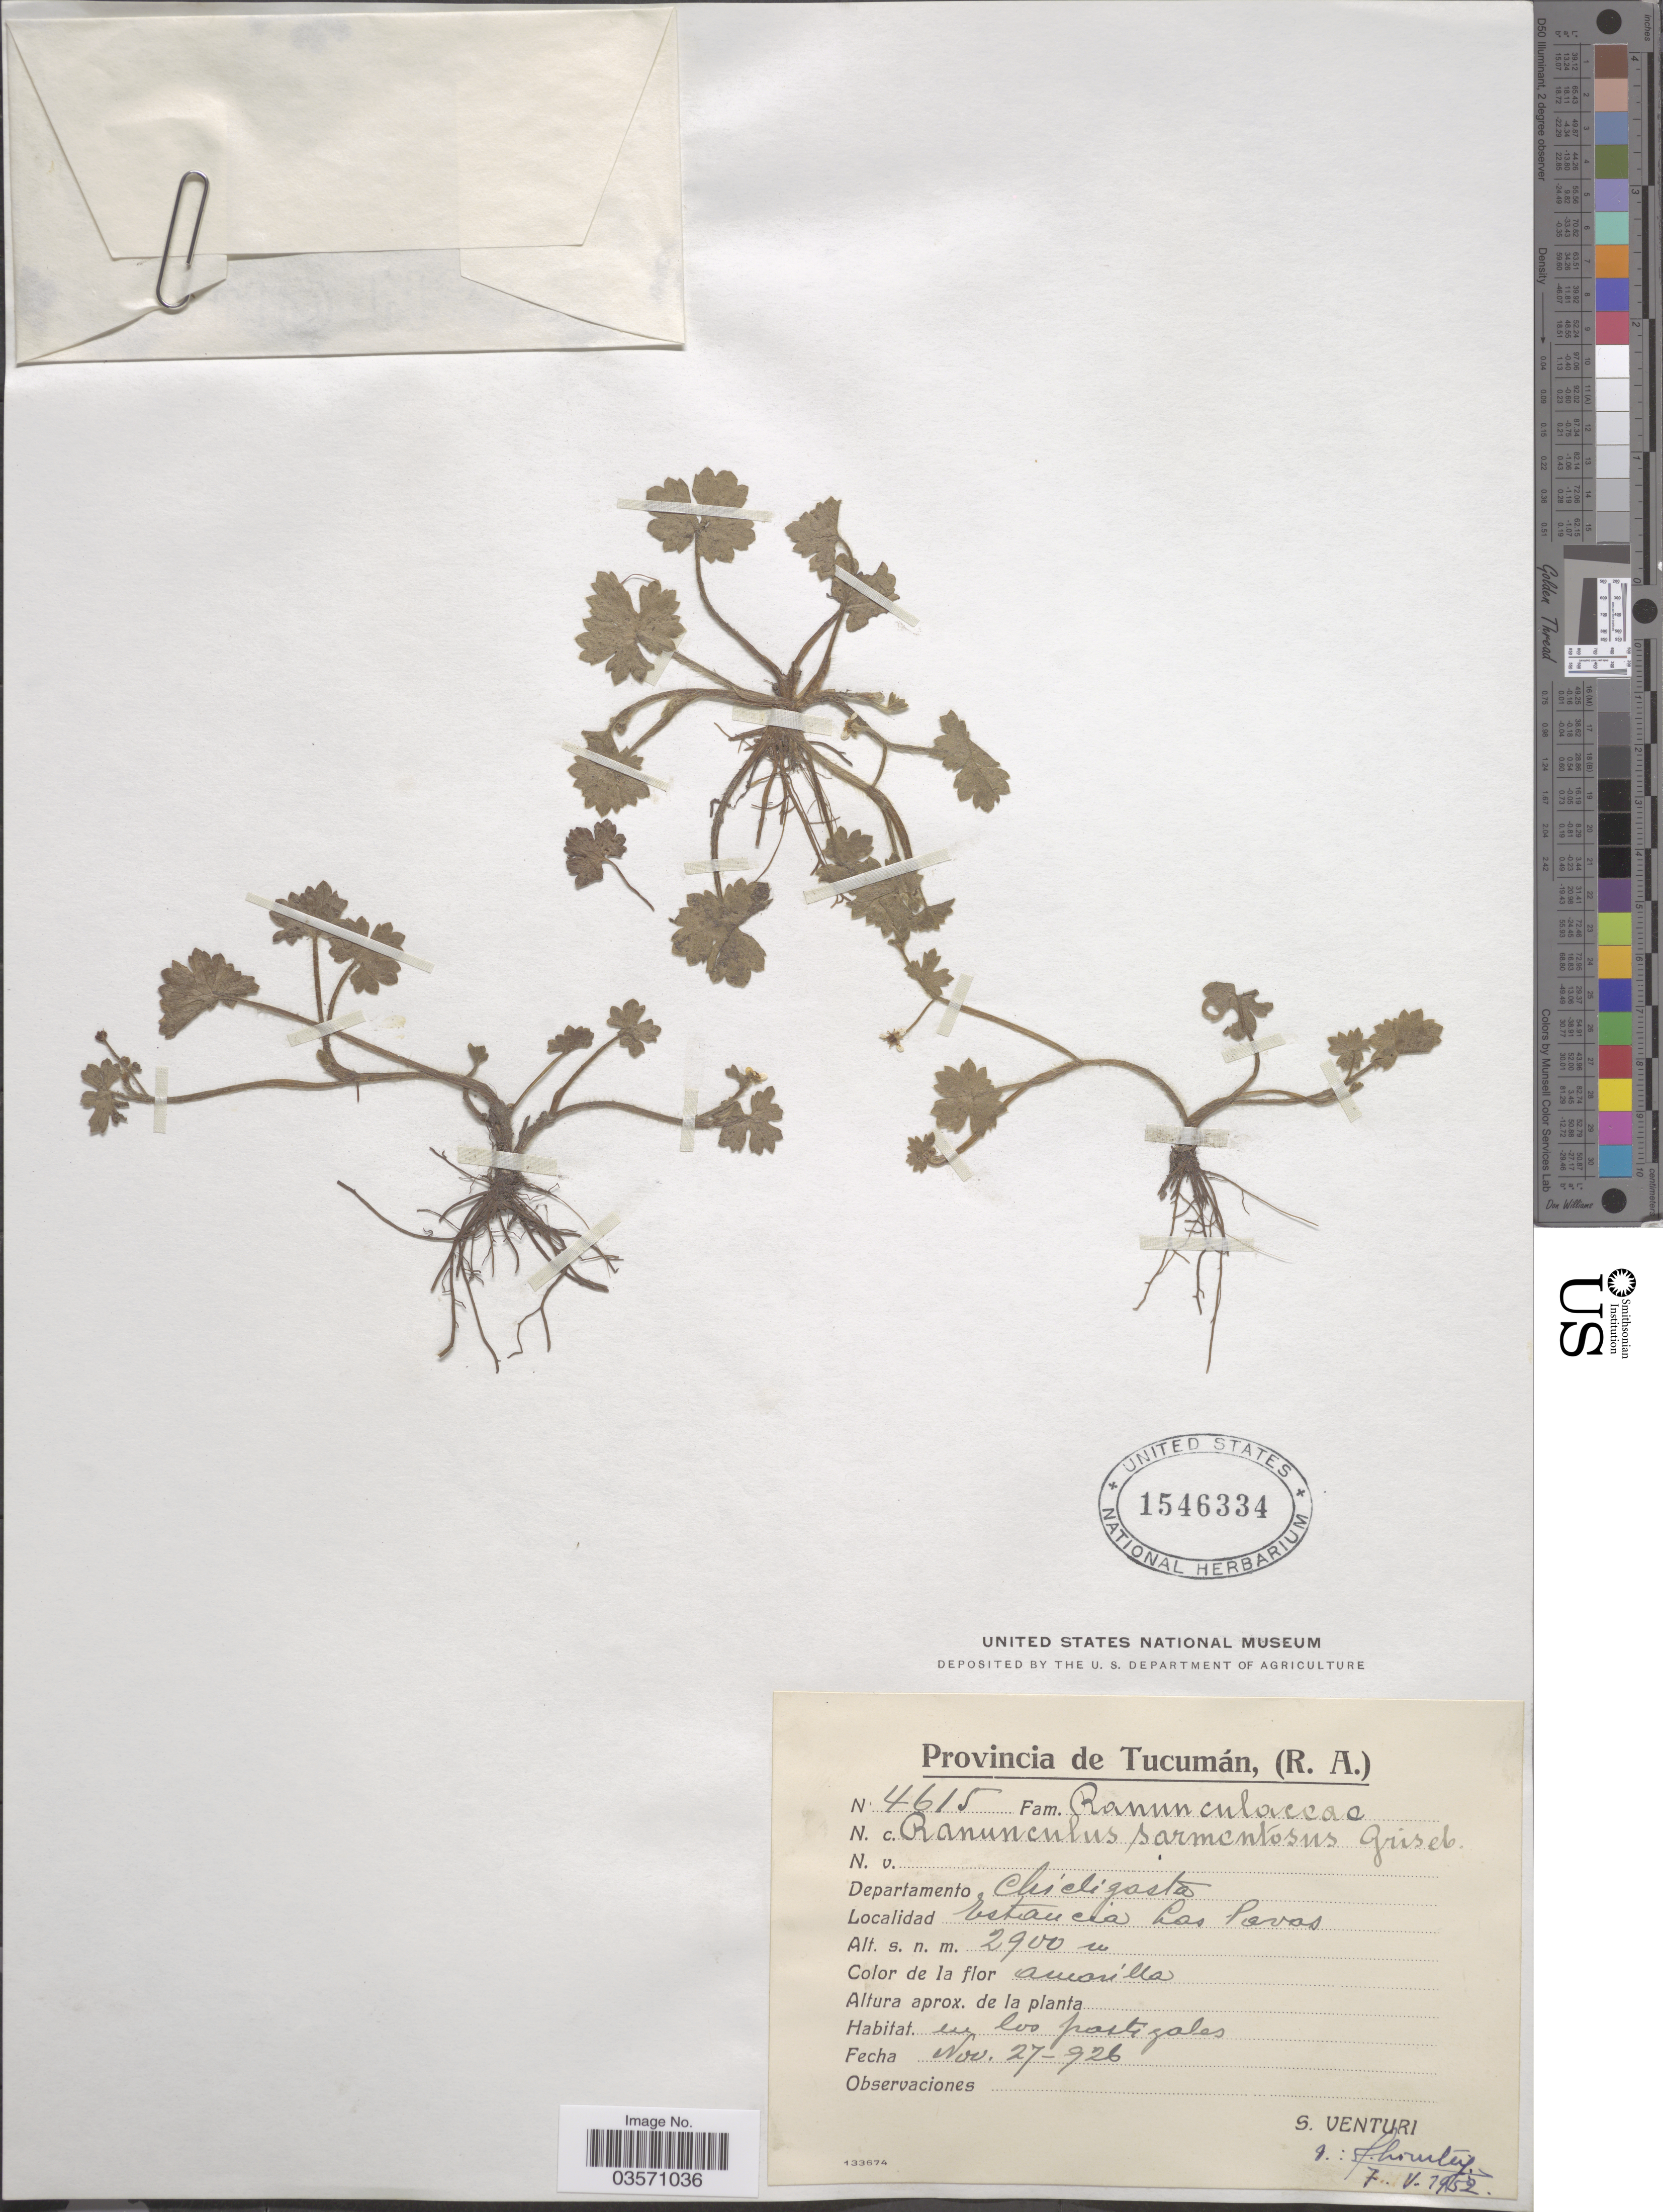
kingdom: Plantae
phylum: Tracheophyta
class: Magnoliopsida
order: Ranunculales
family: Ranunculaceae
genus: Ranunculus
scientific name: Ranunculus sarmentosus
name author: Adams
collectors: S. Venturi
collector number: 4615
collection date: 1926-11-27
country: Argentina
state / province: Tucuman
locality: Departamento Chicligasta. Estancia Las Pavas.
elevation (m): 2900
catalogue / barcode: US 1546334